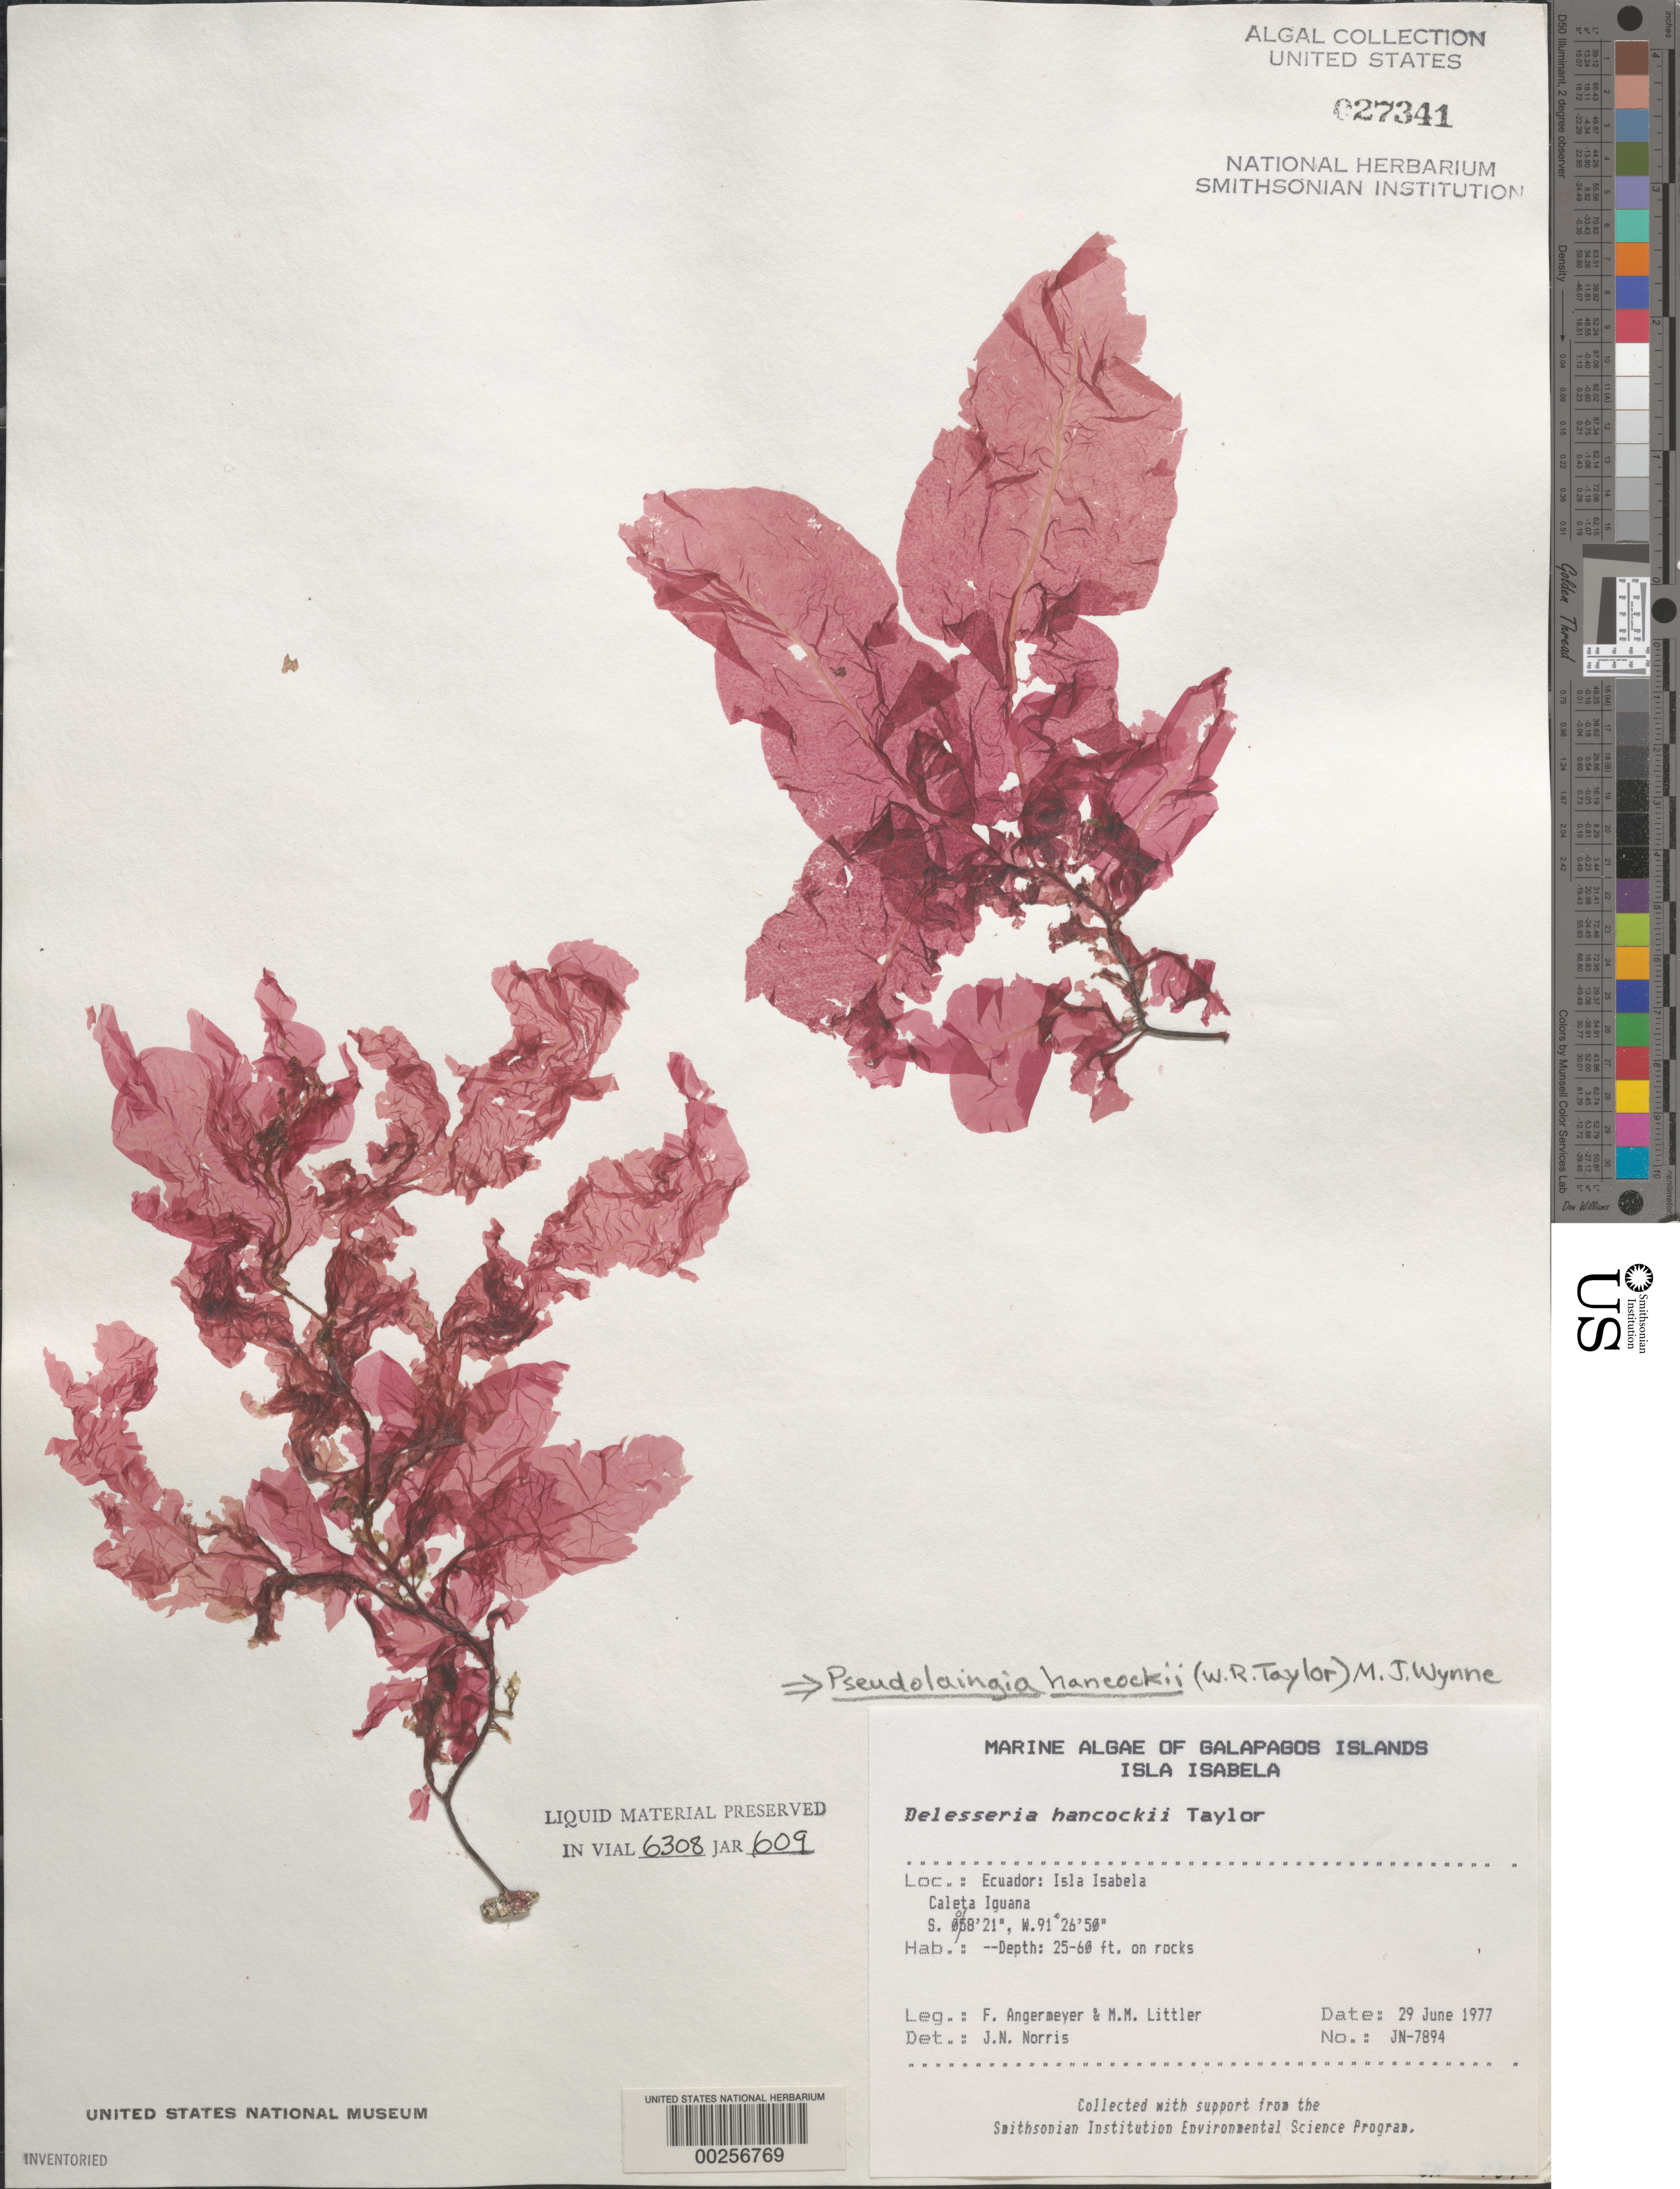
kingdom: Plantae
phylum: Rhodophyta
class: Florideophyceae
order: Ceramiales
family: Delesseriaceae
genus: Paraglossum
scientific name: Paraglossum hancockii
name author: (W.R. Taylor) M.J. Wynne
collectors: F. Angermeyer & M. M. Littler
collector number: JN-7894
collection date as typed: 29 Jun 1977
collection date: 1977-06-29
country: Ecuador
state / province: Colón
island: Isabela [Albemarle]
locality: Caleta Iguana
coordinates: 0 58'21"S, 91 26'50"W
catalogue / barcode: US 27341